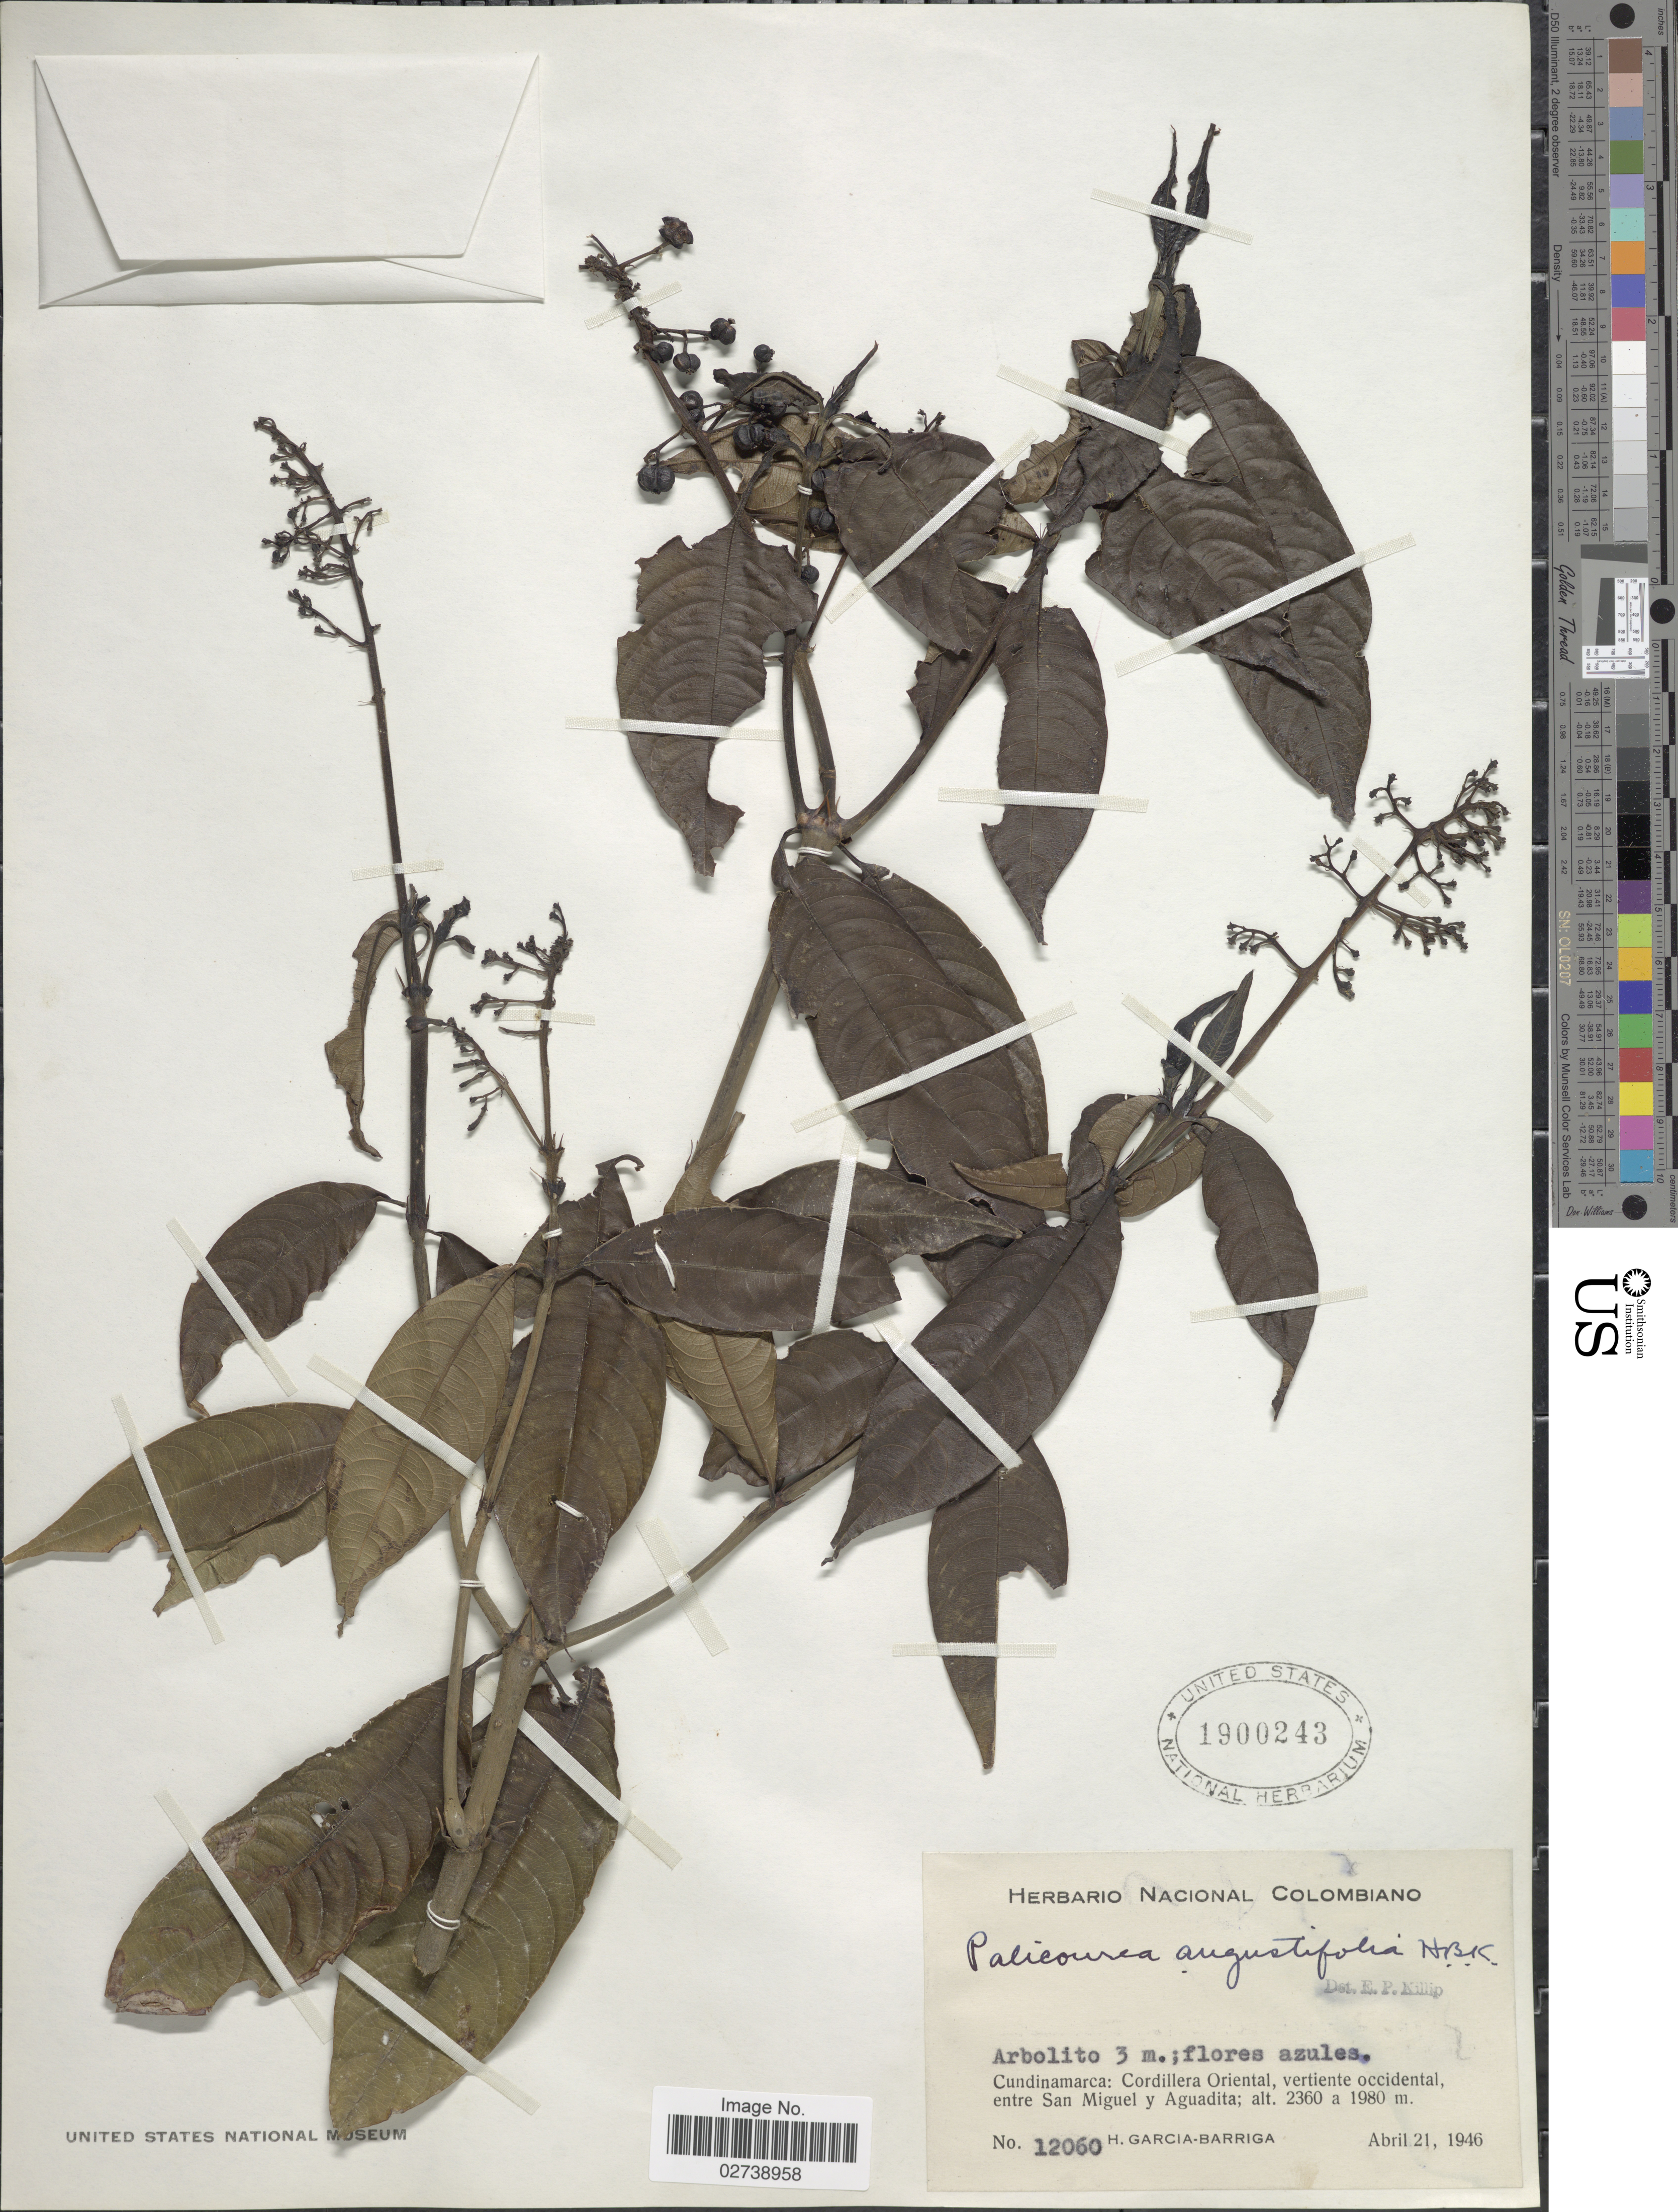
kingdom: Plantae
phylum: Tracheophyta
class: Magnoliopsida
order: Gentianales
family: Rubiaceae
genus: Palicourea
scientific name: Palicourea angustifolia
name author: Kunth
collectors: H. García Barriga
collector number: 12060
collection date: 1946-04-21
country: Colombia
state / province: Cundinamarca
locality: Cundinamarca: Cordilllera Oriental, vertiente occidental, entre San Miguel y Aguadita.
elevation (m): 1980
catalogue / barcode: US 1900243